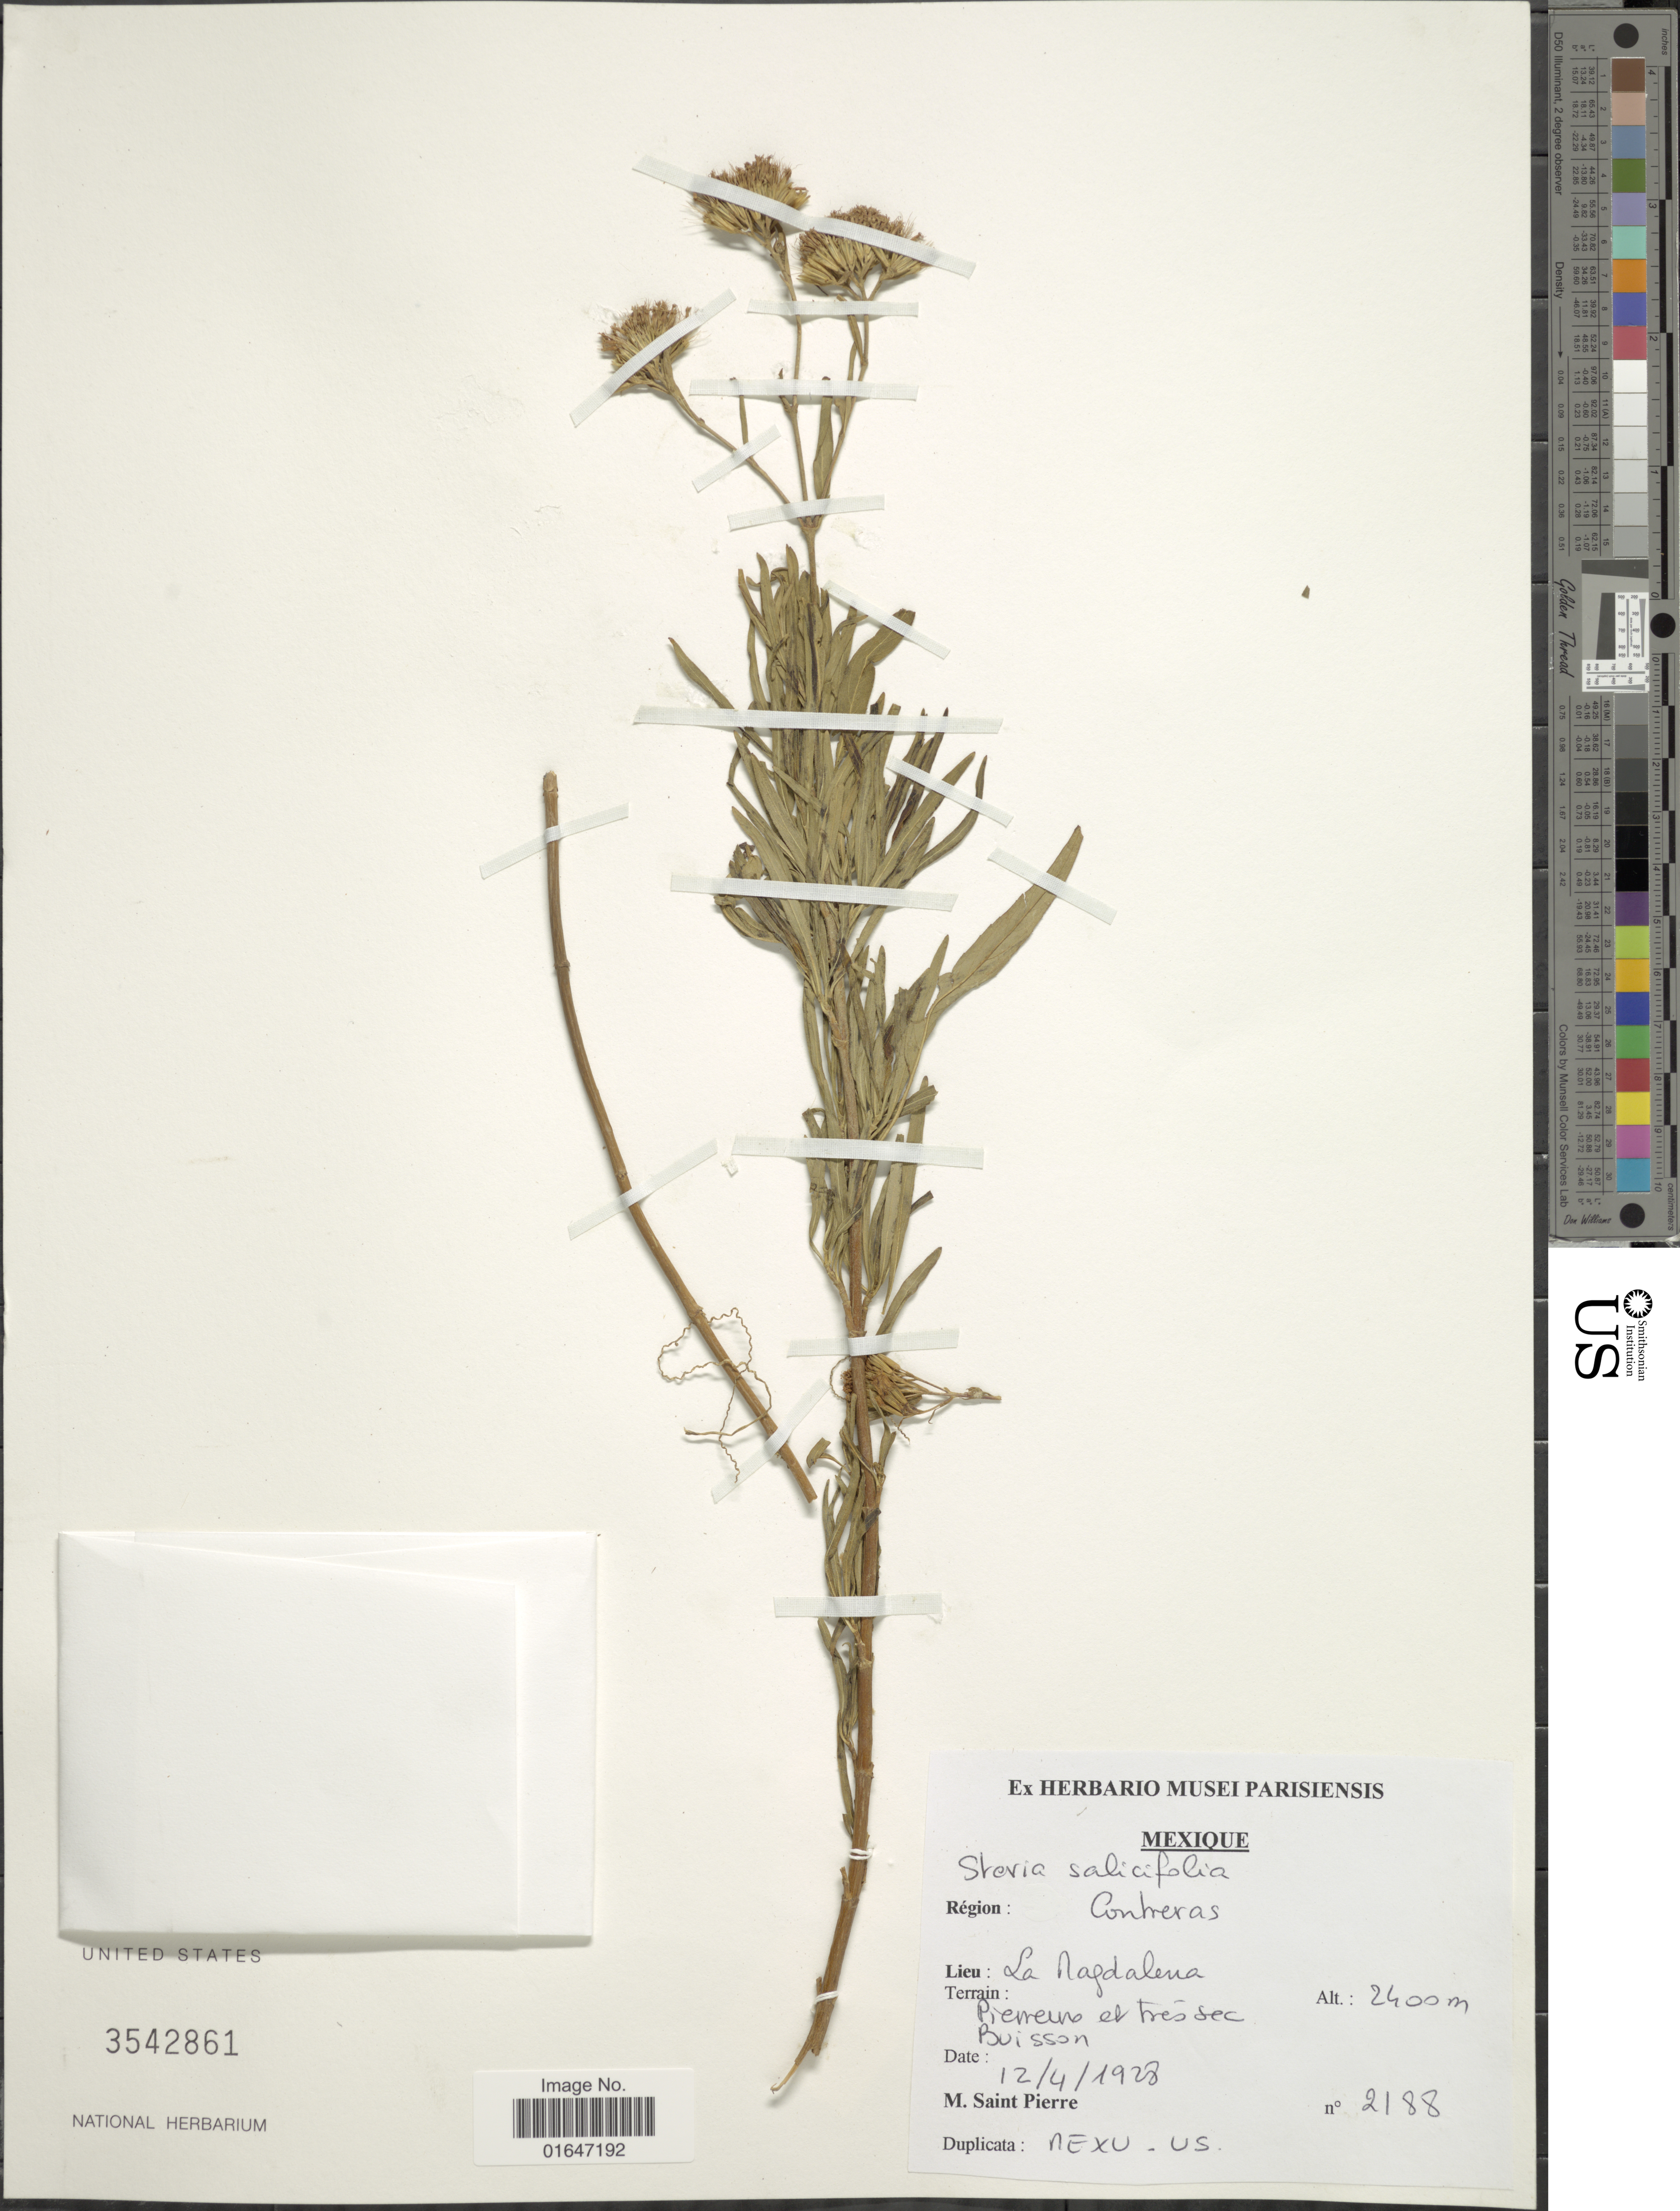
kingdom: Plantae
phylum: Tracheophyta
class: Magnoliopsida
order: Asterales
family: Asteraceae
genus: Stevia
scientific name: Stevia salicifolia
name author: Cav.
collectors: M. Saint-Pierre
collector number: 2188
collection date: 1928-04-12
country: Mexico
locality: La Nagdalena, Pierreux et tres sec Buisson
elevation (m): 2400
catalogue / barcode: US 3542861